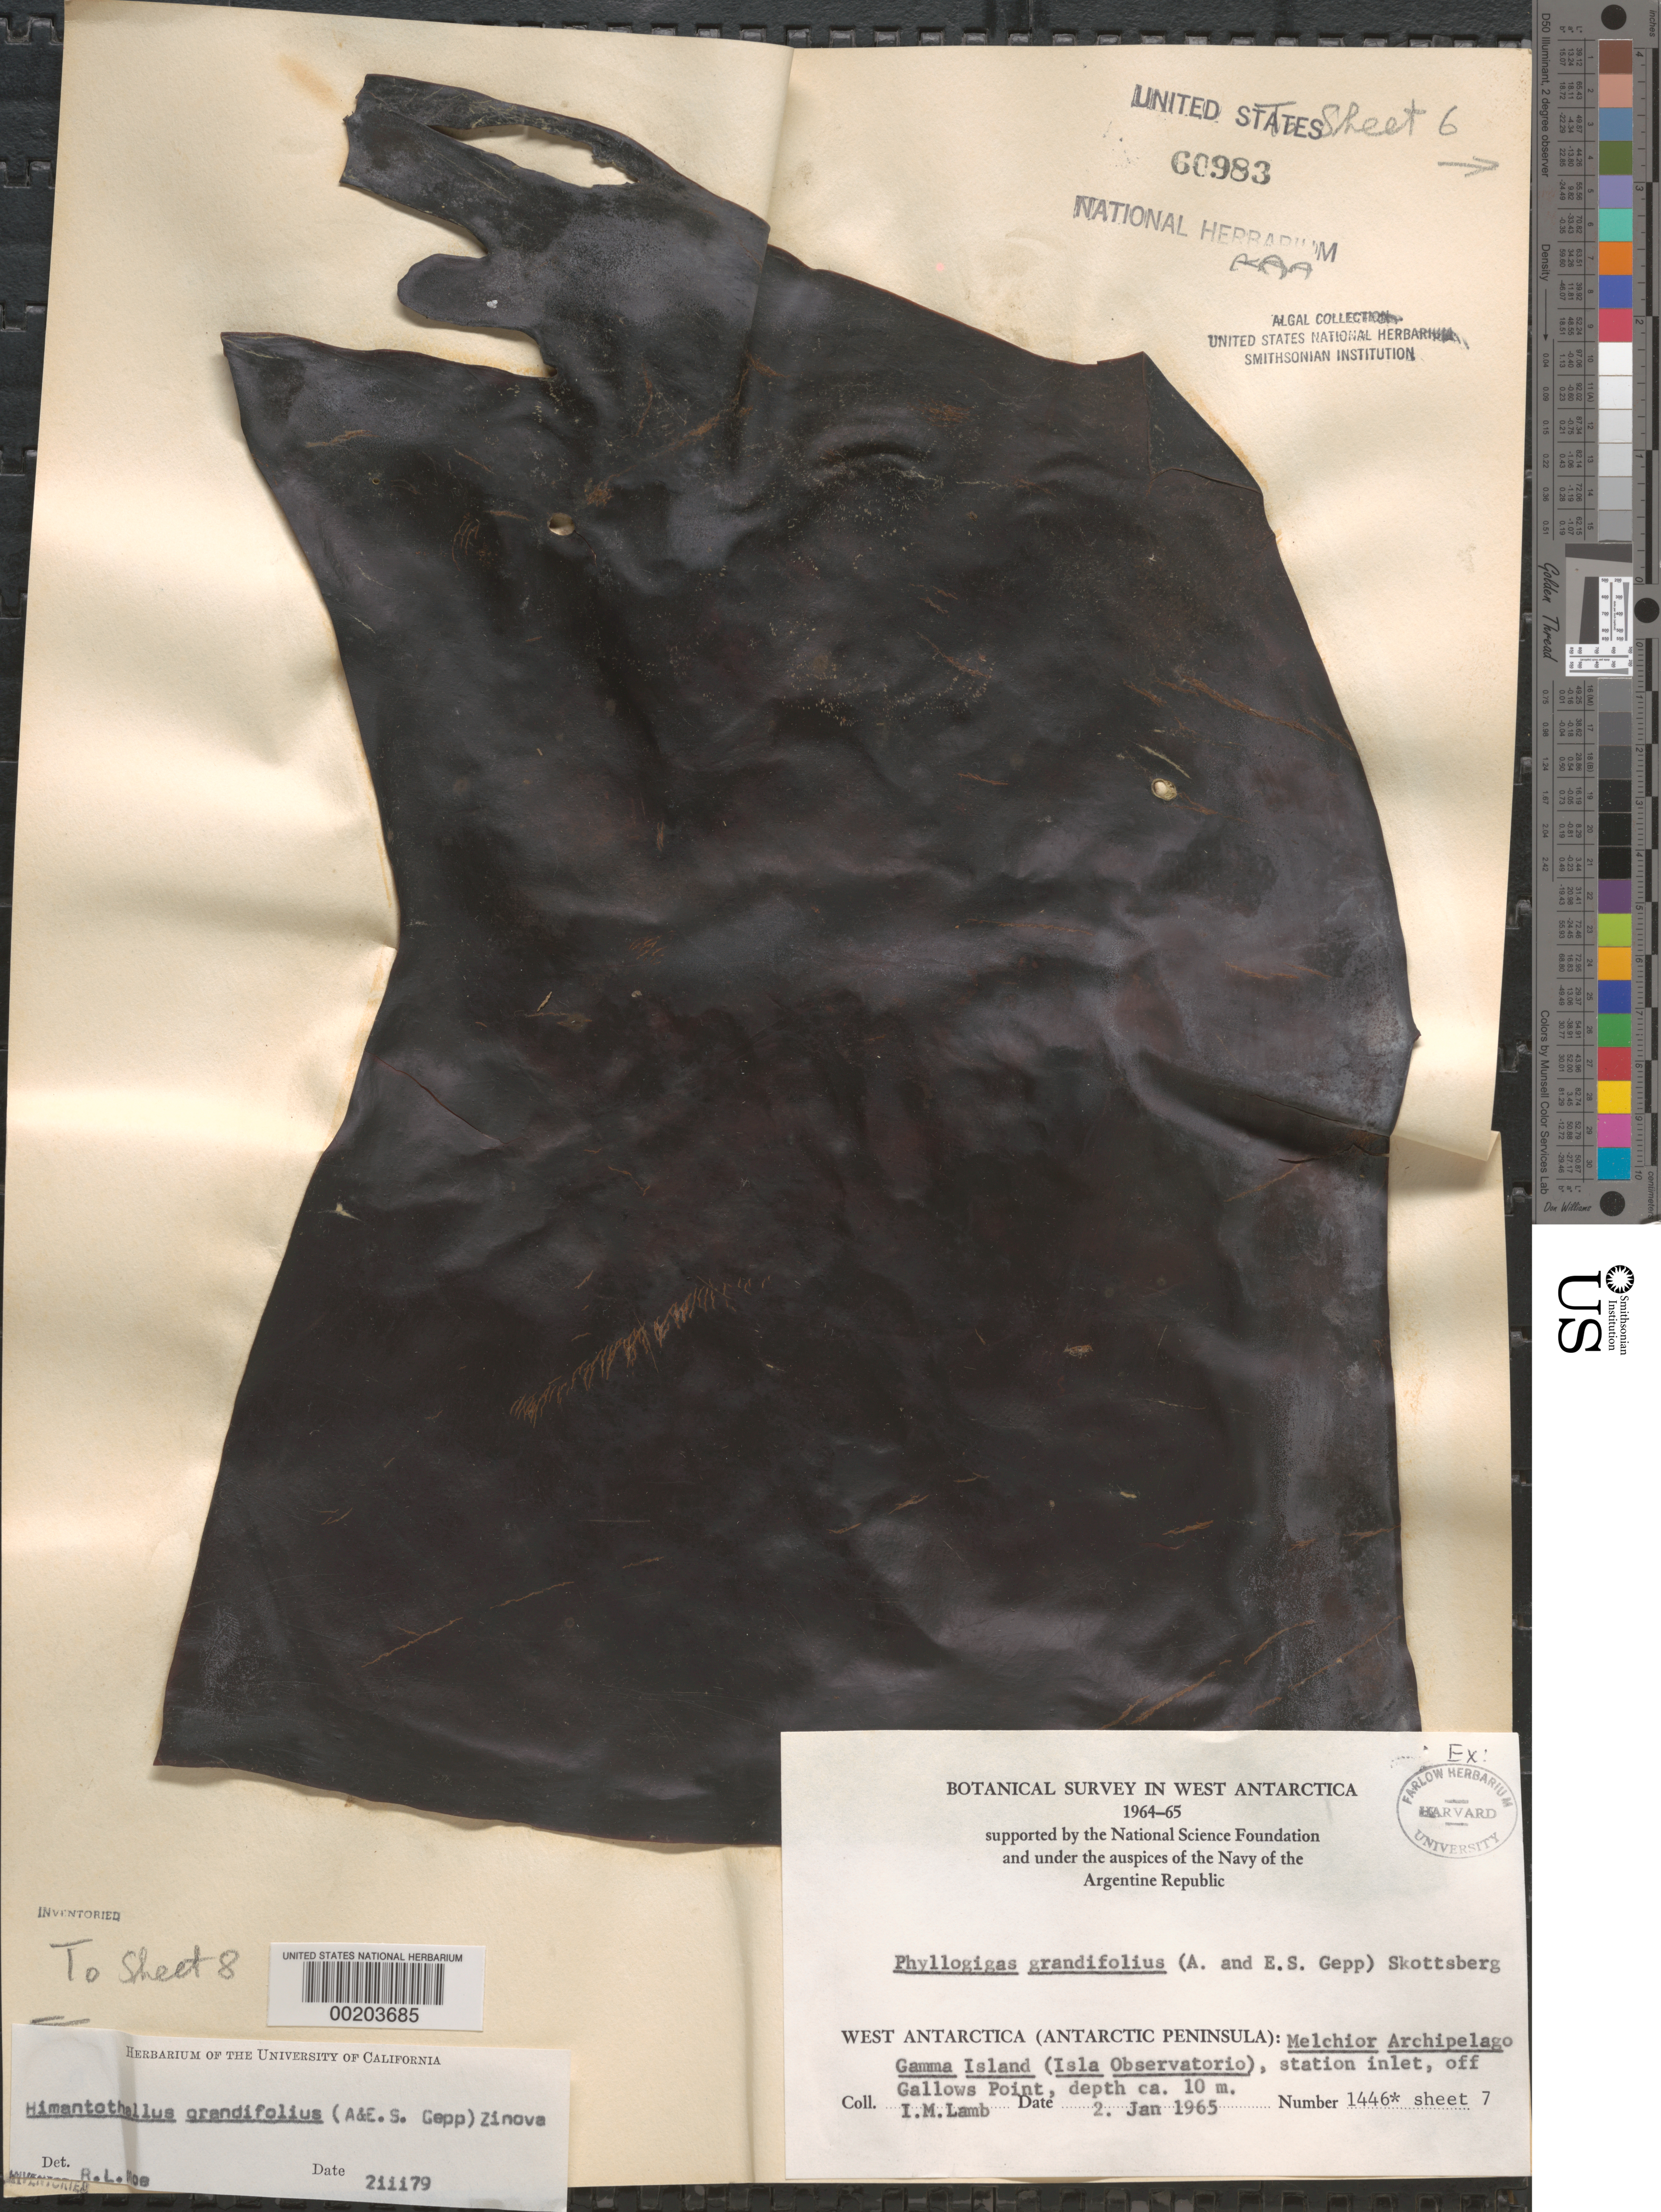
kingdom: Chromista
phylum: Ochrophyta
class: Phaeophyceae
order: Desmarestiales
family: Desmarestiaceae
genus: Himantothallus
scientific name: Himantothallus grandifolius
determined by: Moe, R. L.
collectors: I. M. Lamb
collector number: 1446-7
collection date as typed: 02 Jan 1965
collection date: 1965-01-02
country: Antarctica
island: Gamma Island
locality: Off Gallows Point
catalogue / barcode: US 60983